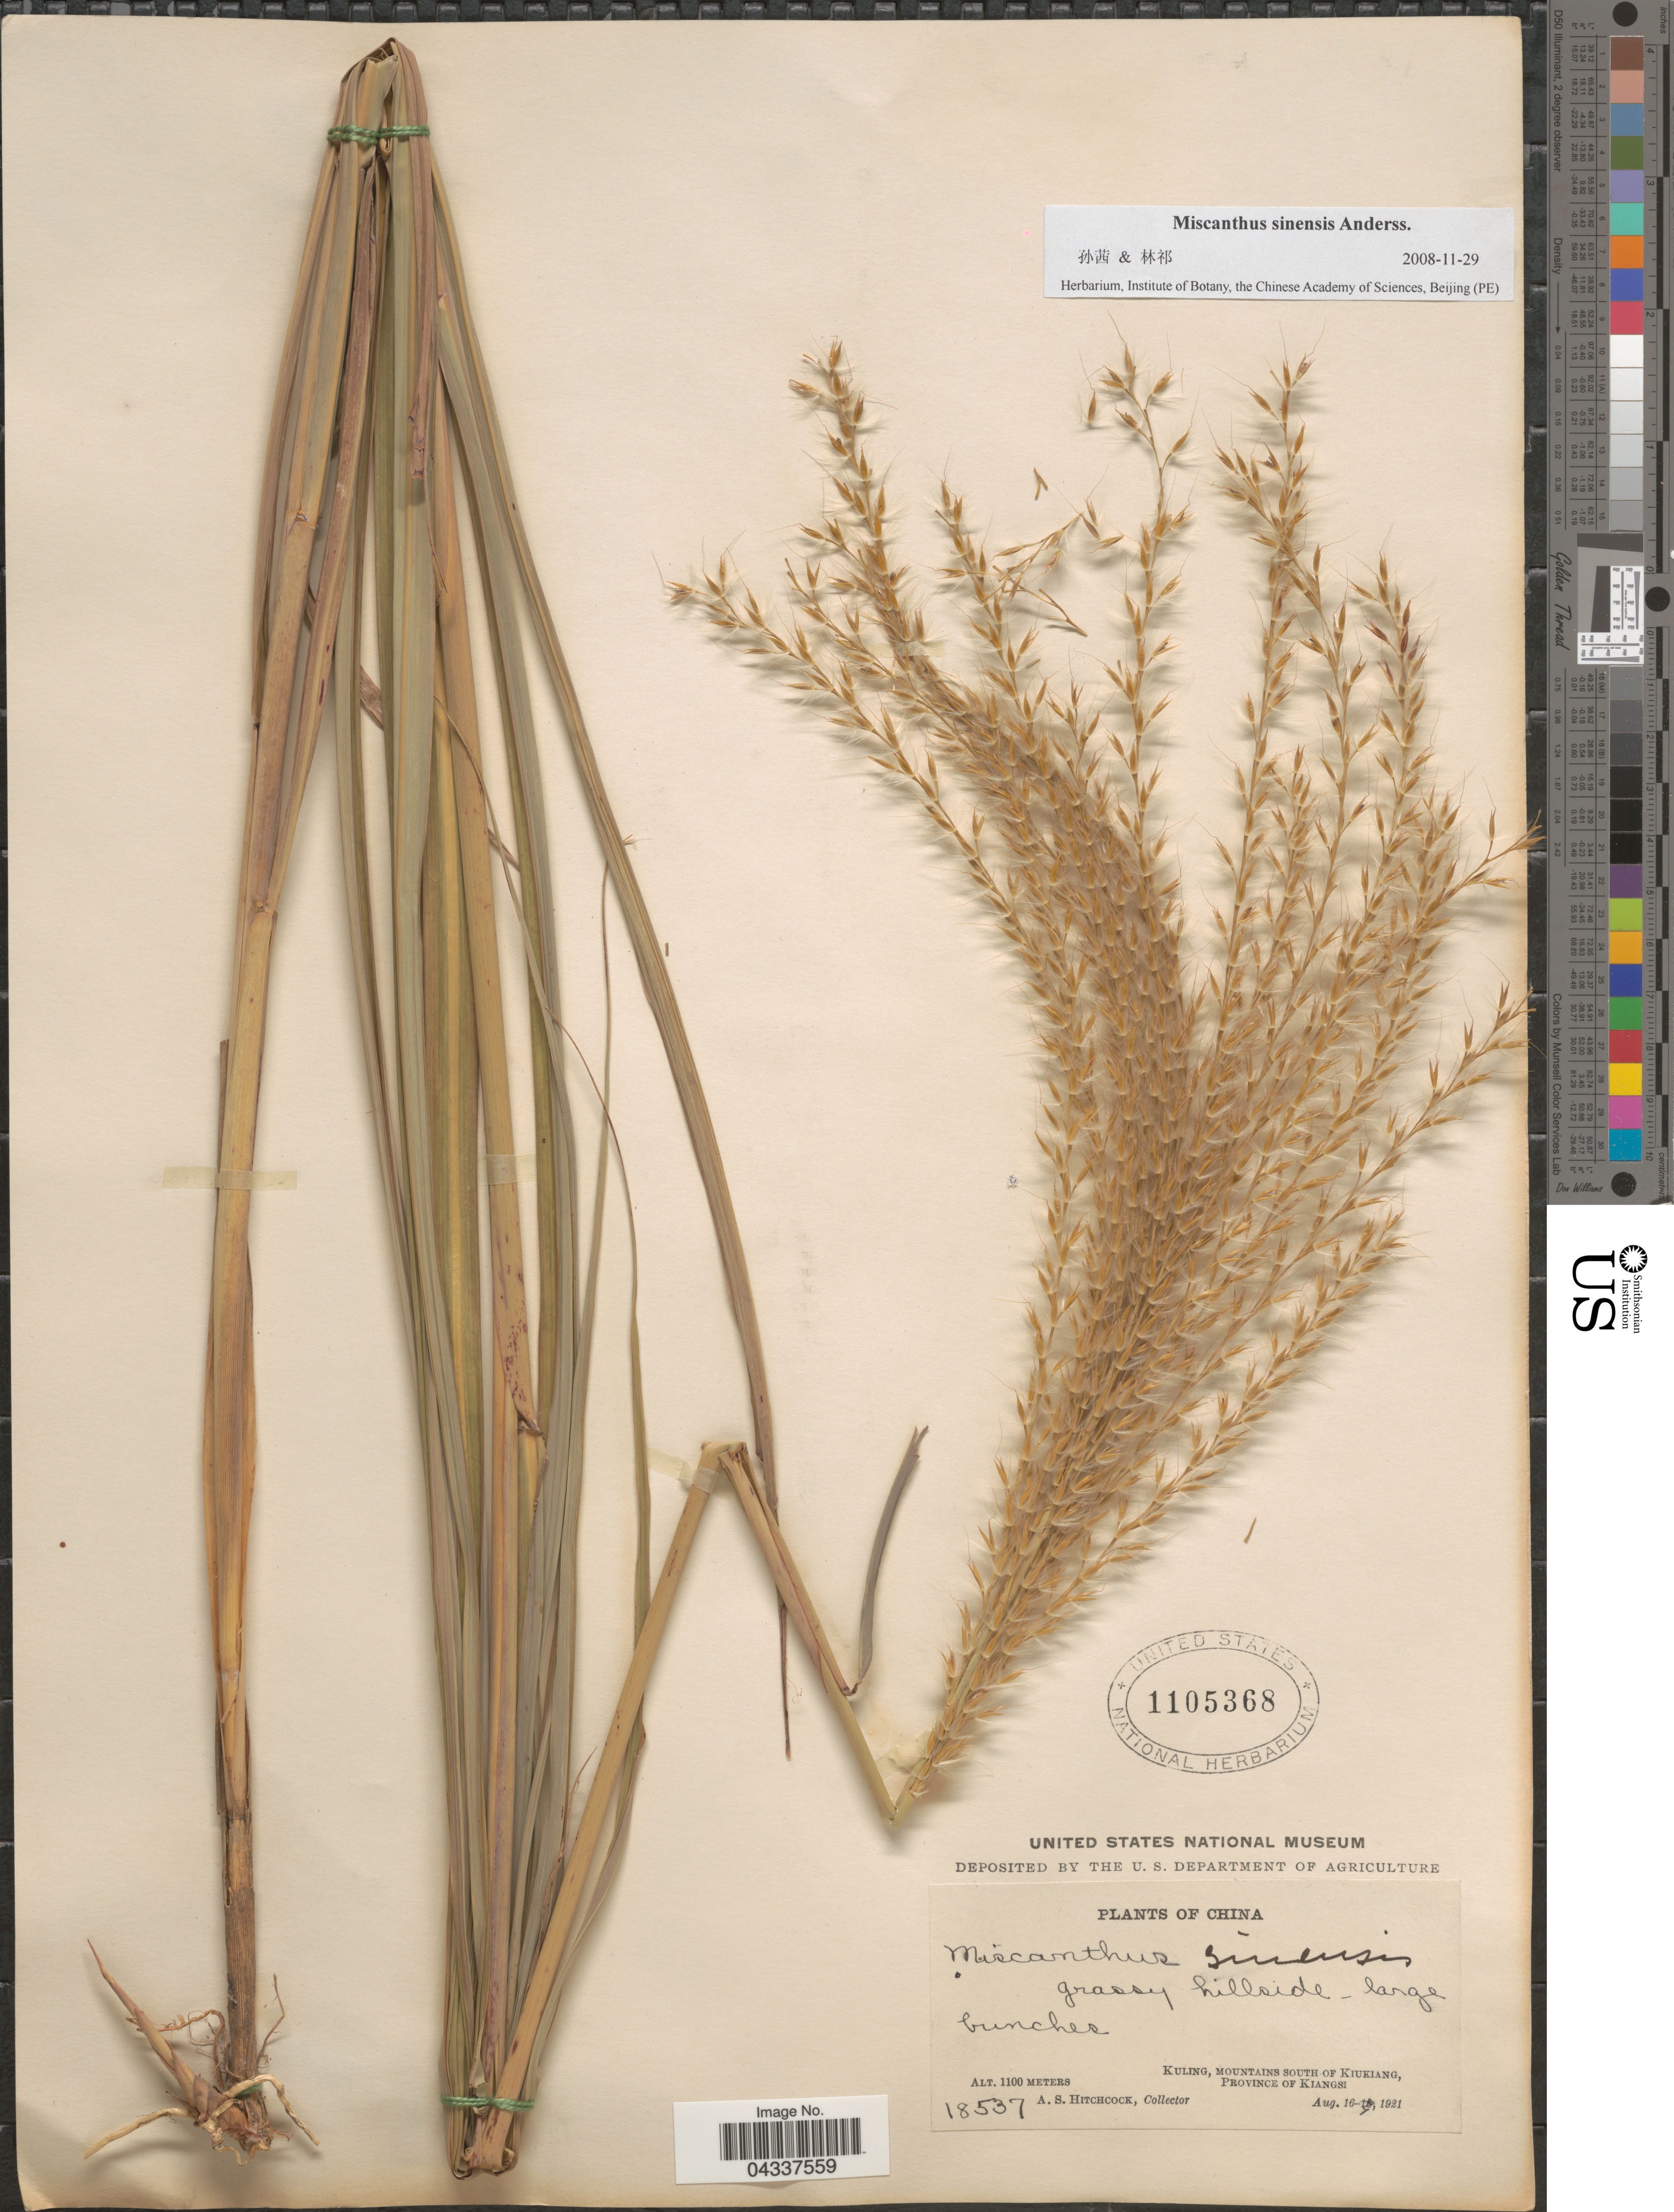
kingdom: Plantae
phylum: Tracheophyta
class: Liliopsida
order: Poales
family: Poaceae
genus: Miscanthus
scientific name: Miscanthus sinensis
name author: Andersson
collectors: A. S. Hitchcock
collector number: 18537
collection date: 1921-08-16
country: China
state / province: Jiangxi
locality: Grassy hillside. Kuling, mountains south of Kiukiang, Province of Kiangsi.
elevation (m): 1100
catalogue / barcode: US 1105368